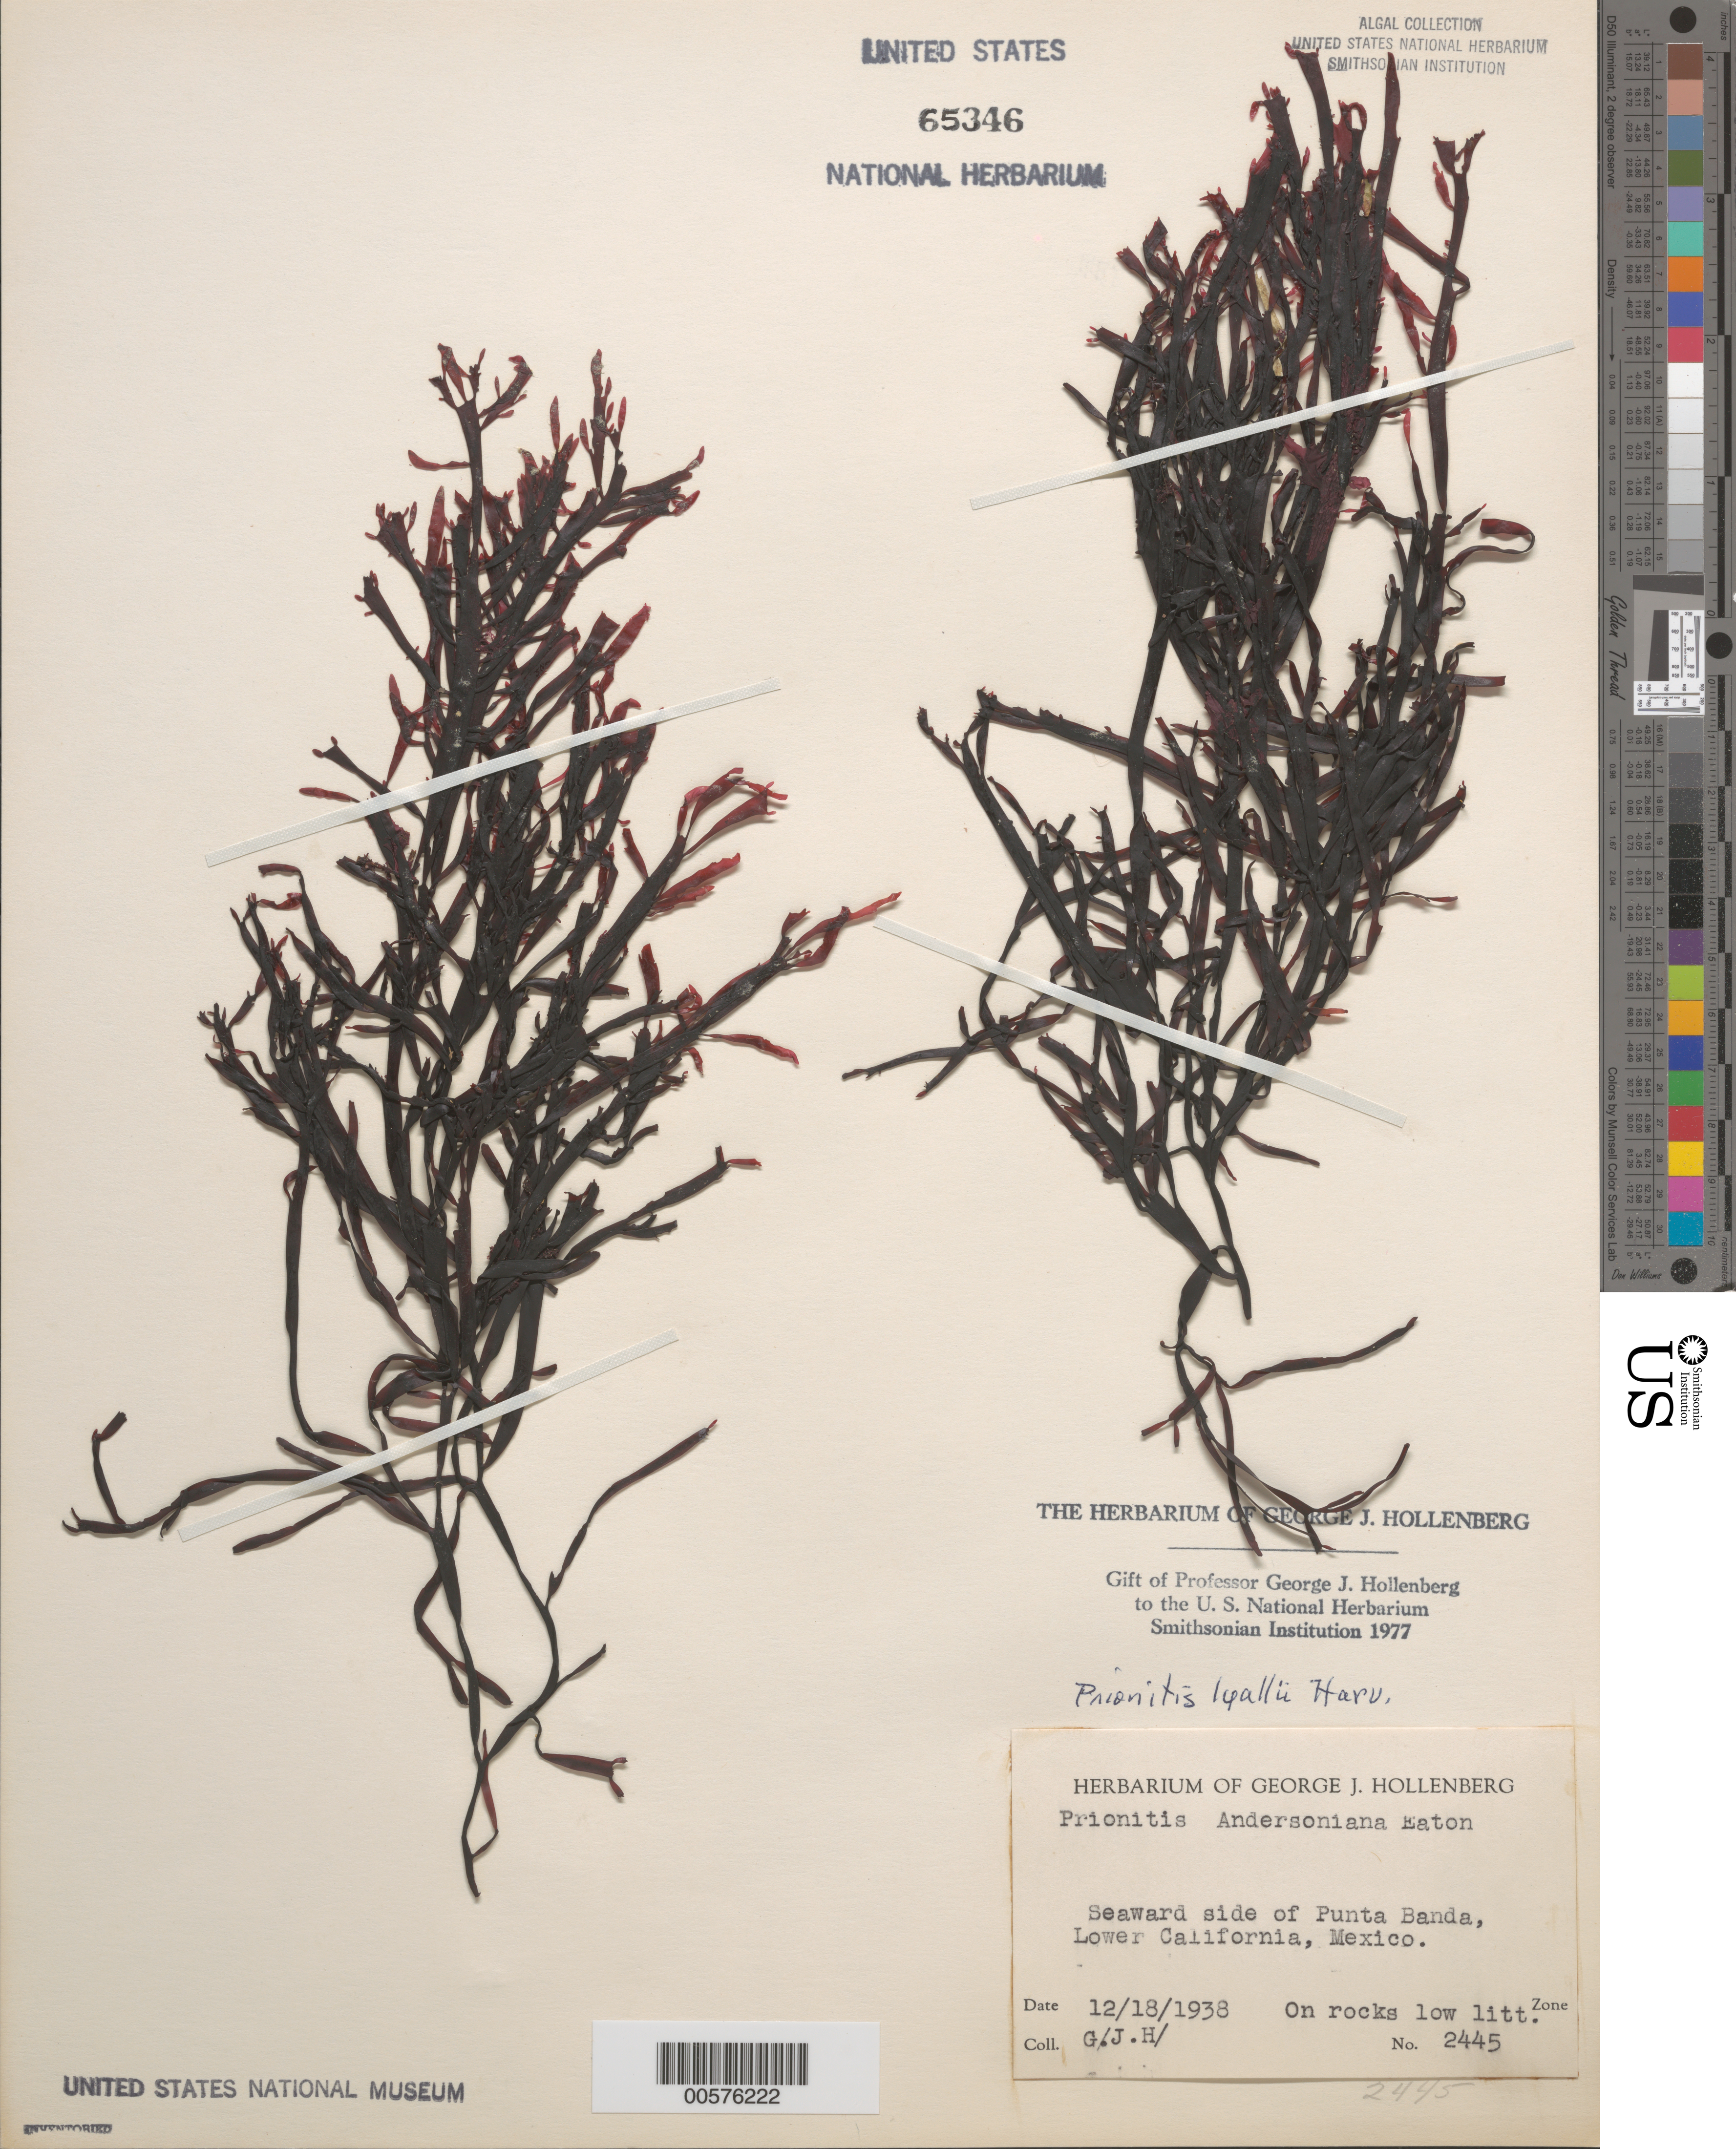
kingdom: Plantae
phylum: Rhodophyta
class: Florideophyceae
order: Cryptonemiales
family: Cryptonemiaceae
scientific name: Prionitis sternbergii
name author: (C. Agardh) J. Agardh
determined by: Algae name updating Project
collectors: G. Hollenberg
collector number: GJH 2445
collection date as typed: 18 Dec 1938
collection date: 1938-12-18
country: Mexico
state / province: Baja California Norte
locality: Seaward side of Punta Banda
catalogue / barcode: US 65346